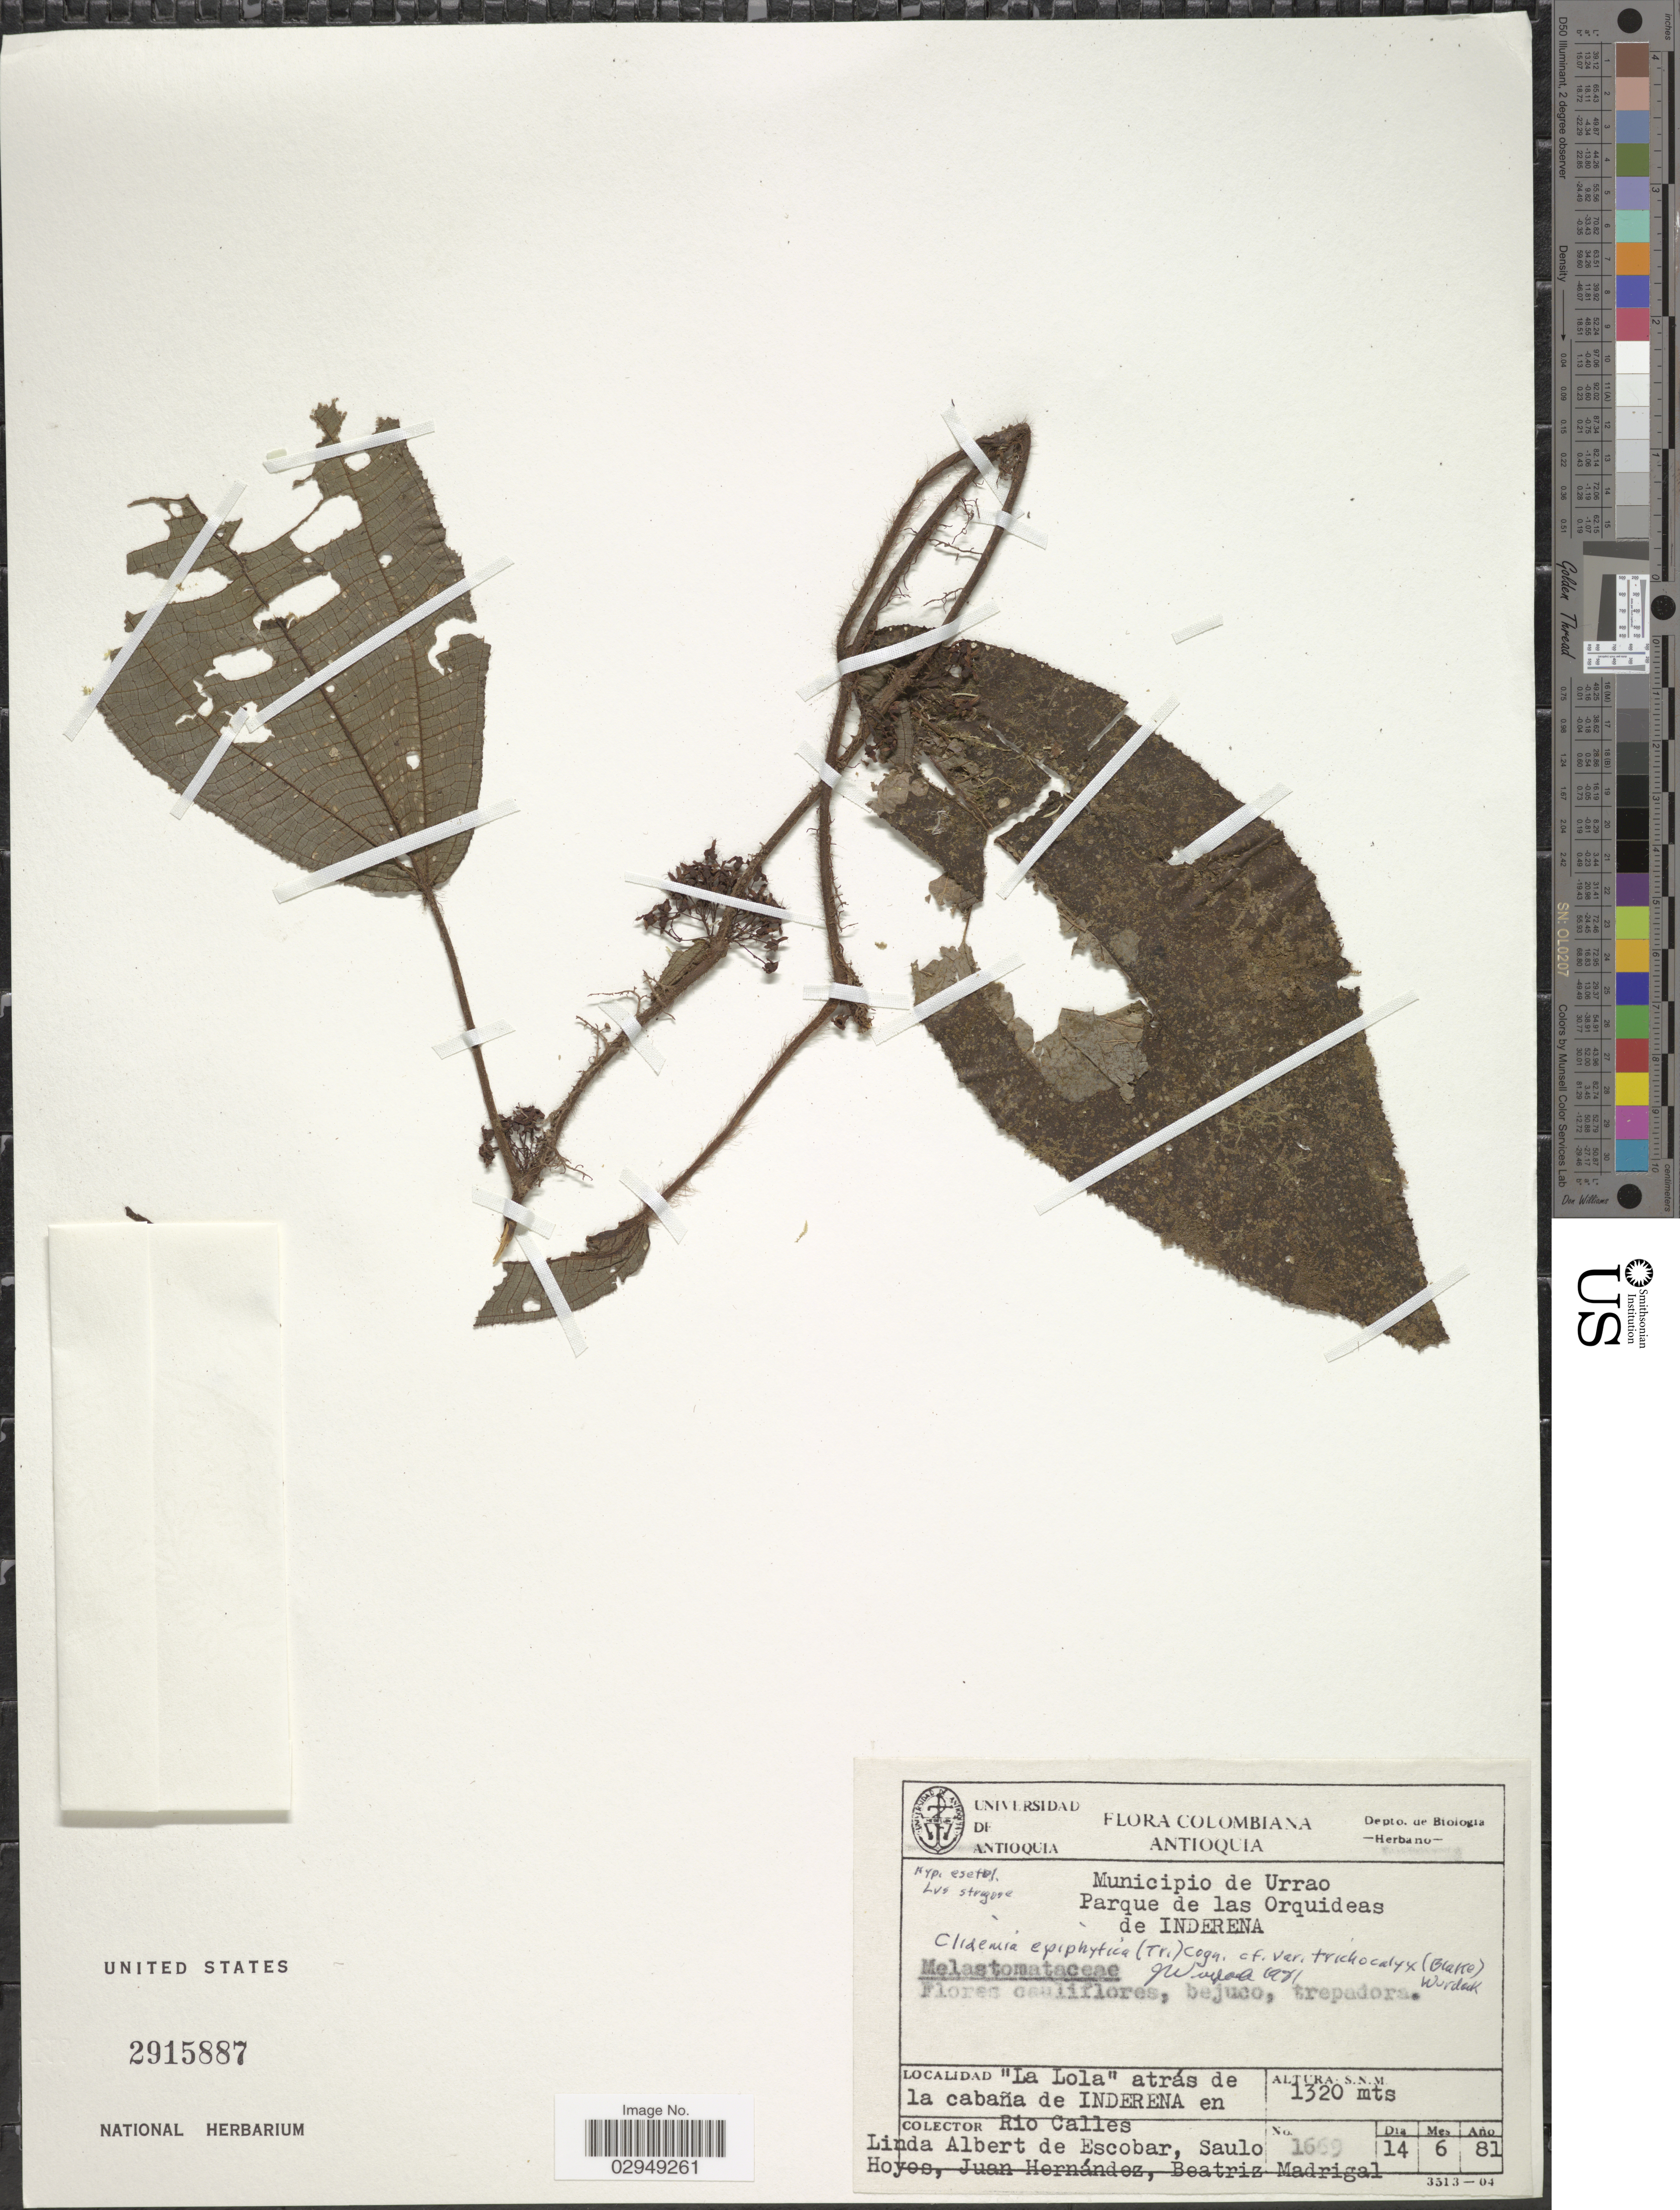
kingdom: Plantae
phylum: Tracheophyta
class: Magnoliopsida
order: Myrtales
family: Melastomataceae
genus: Clidemia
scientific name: Clidemia epiphytica var. trichocalyx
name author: (S.F. Blake) Wurdack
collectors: L. K. de Escobar, S. Hoyos, J. Hernandez & B. E. Madrigal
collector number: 1669*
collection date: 1981-06-14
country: Colombia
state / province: Antioquia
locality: Municipio de Urrao, Parque de las Orquideas de Inderena, La Lola atrás de la cabaña de Inderena en Rio Calles.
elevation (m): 1320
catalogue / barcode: US 2915887